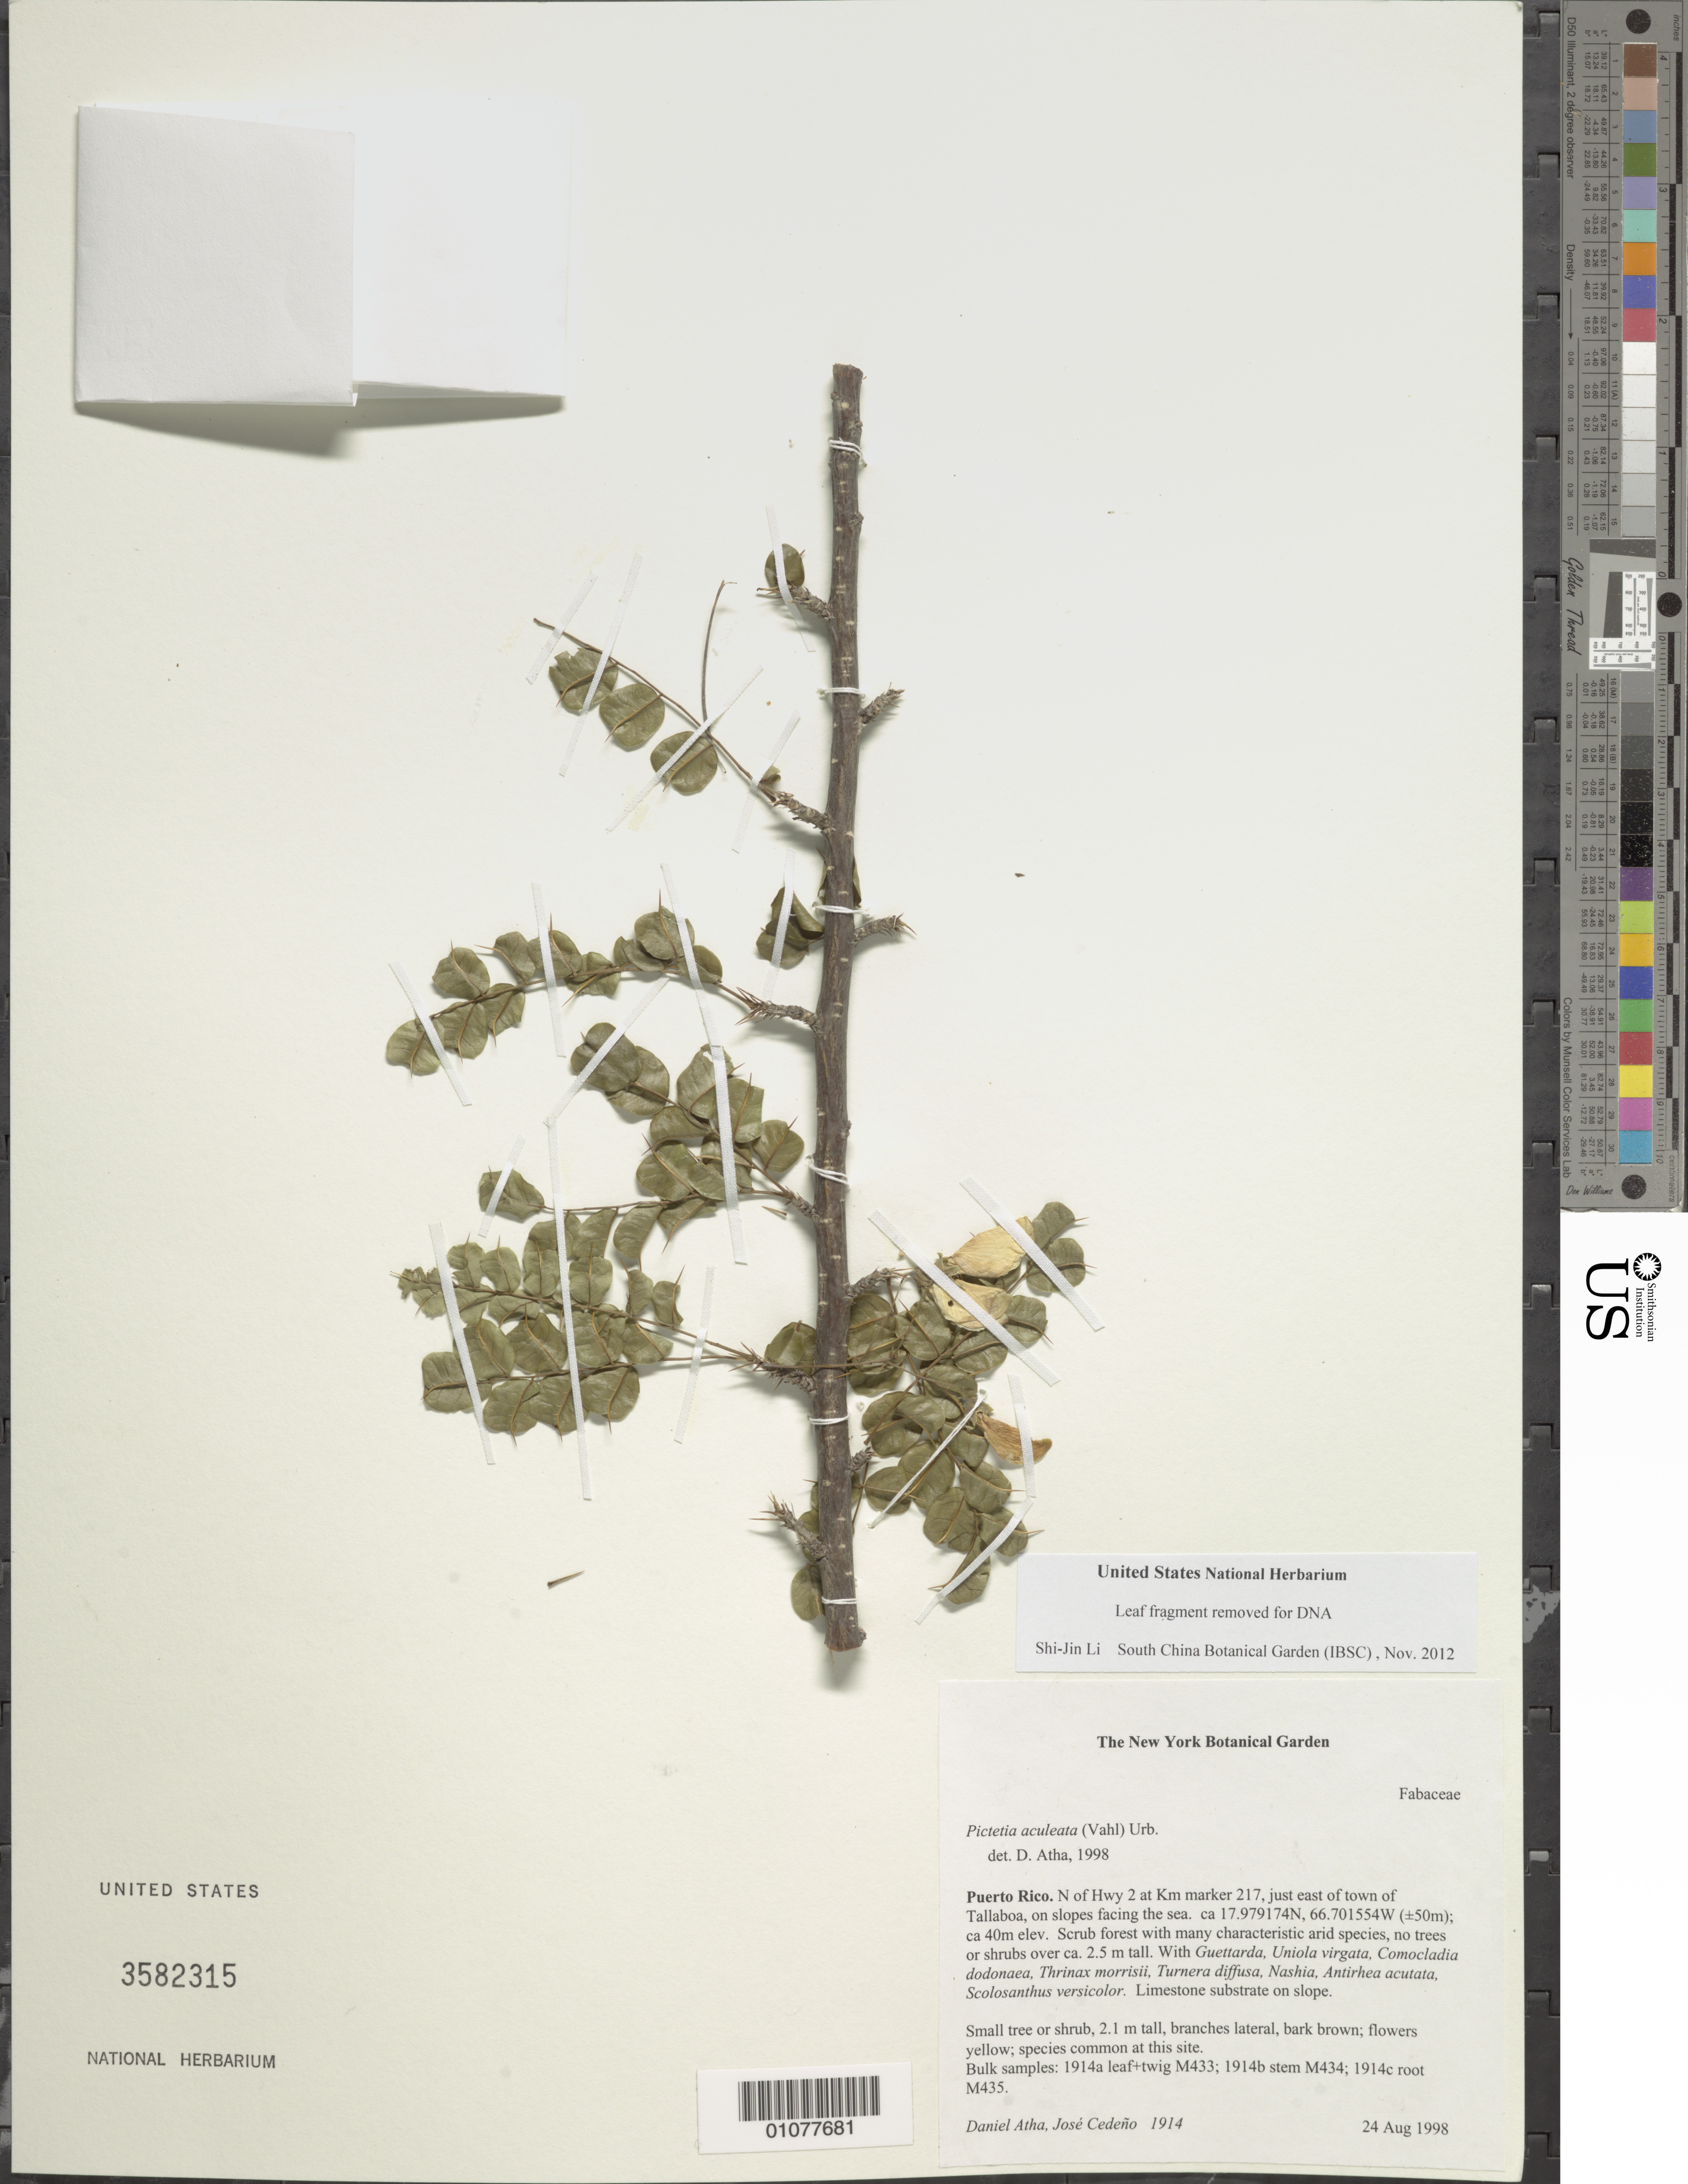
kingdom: Plantae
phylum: Tracheophyta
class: Magnoliopsida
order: Fabales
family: Fabaceae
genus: Pictetia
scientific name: Pictetia aculeata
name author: (Vahl) Urb.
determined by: Atha, D.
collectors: D. Atha & J. A. Cedeño M.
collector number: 1914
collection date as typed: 24 Aug 1998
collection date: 1998-08-24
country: Puerto Rico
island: Puerto Rico I.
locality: Tallaboa, just east of, N of Hwy 2 at Km marker 217, on slopes facing the sea.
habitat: Scrub forest with many characteristic arid species, no trees or shrubs over ca. 2.5 m tall. Limestone substrate. With Guettarda, Uniola virgata, Comocladia dodonaea, Thrinax morrisii, Turner diffusa, Nashia, Antirhea acutata, Scolosanthus versicolor.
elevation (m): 40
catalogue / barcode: US 3582315